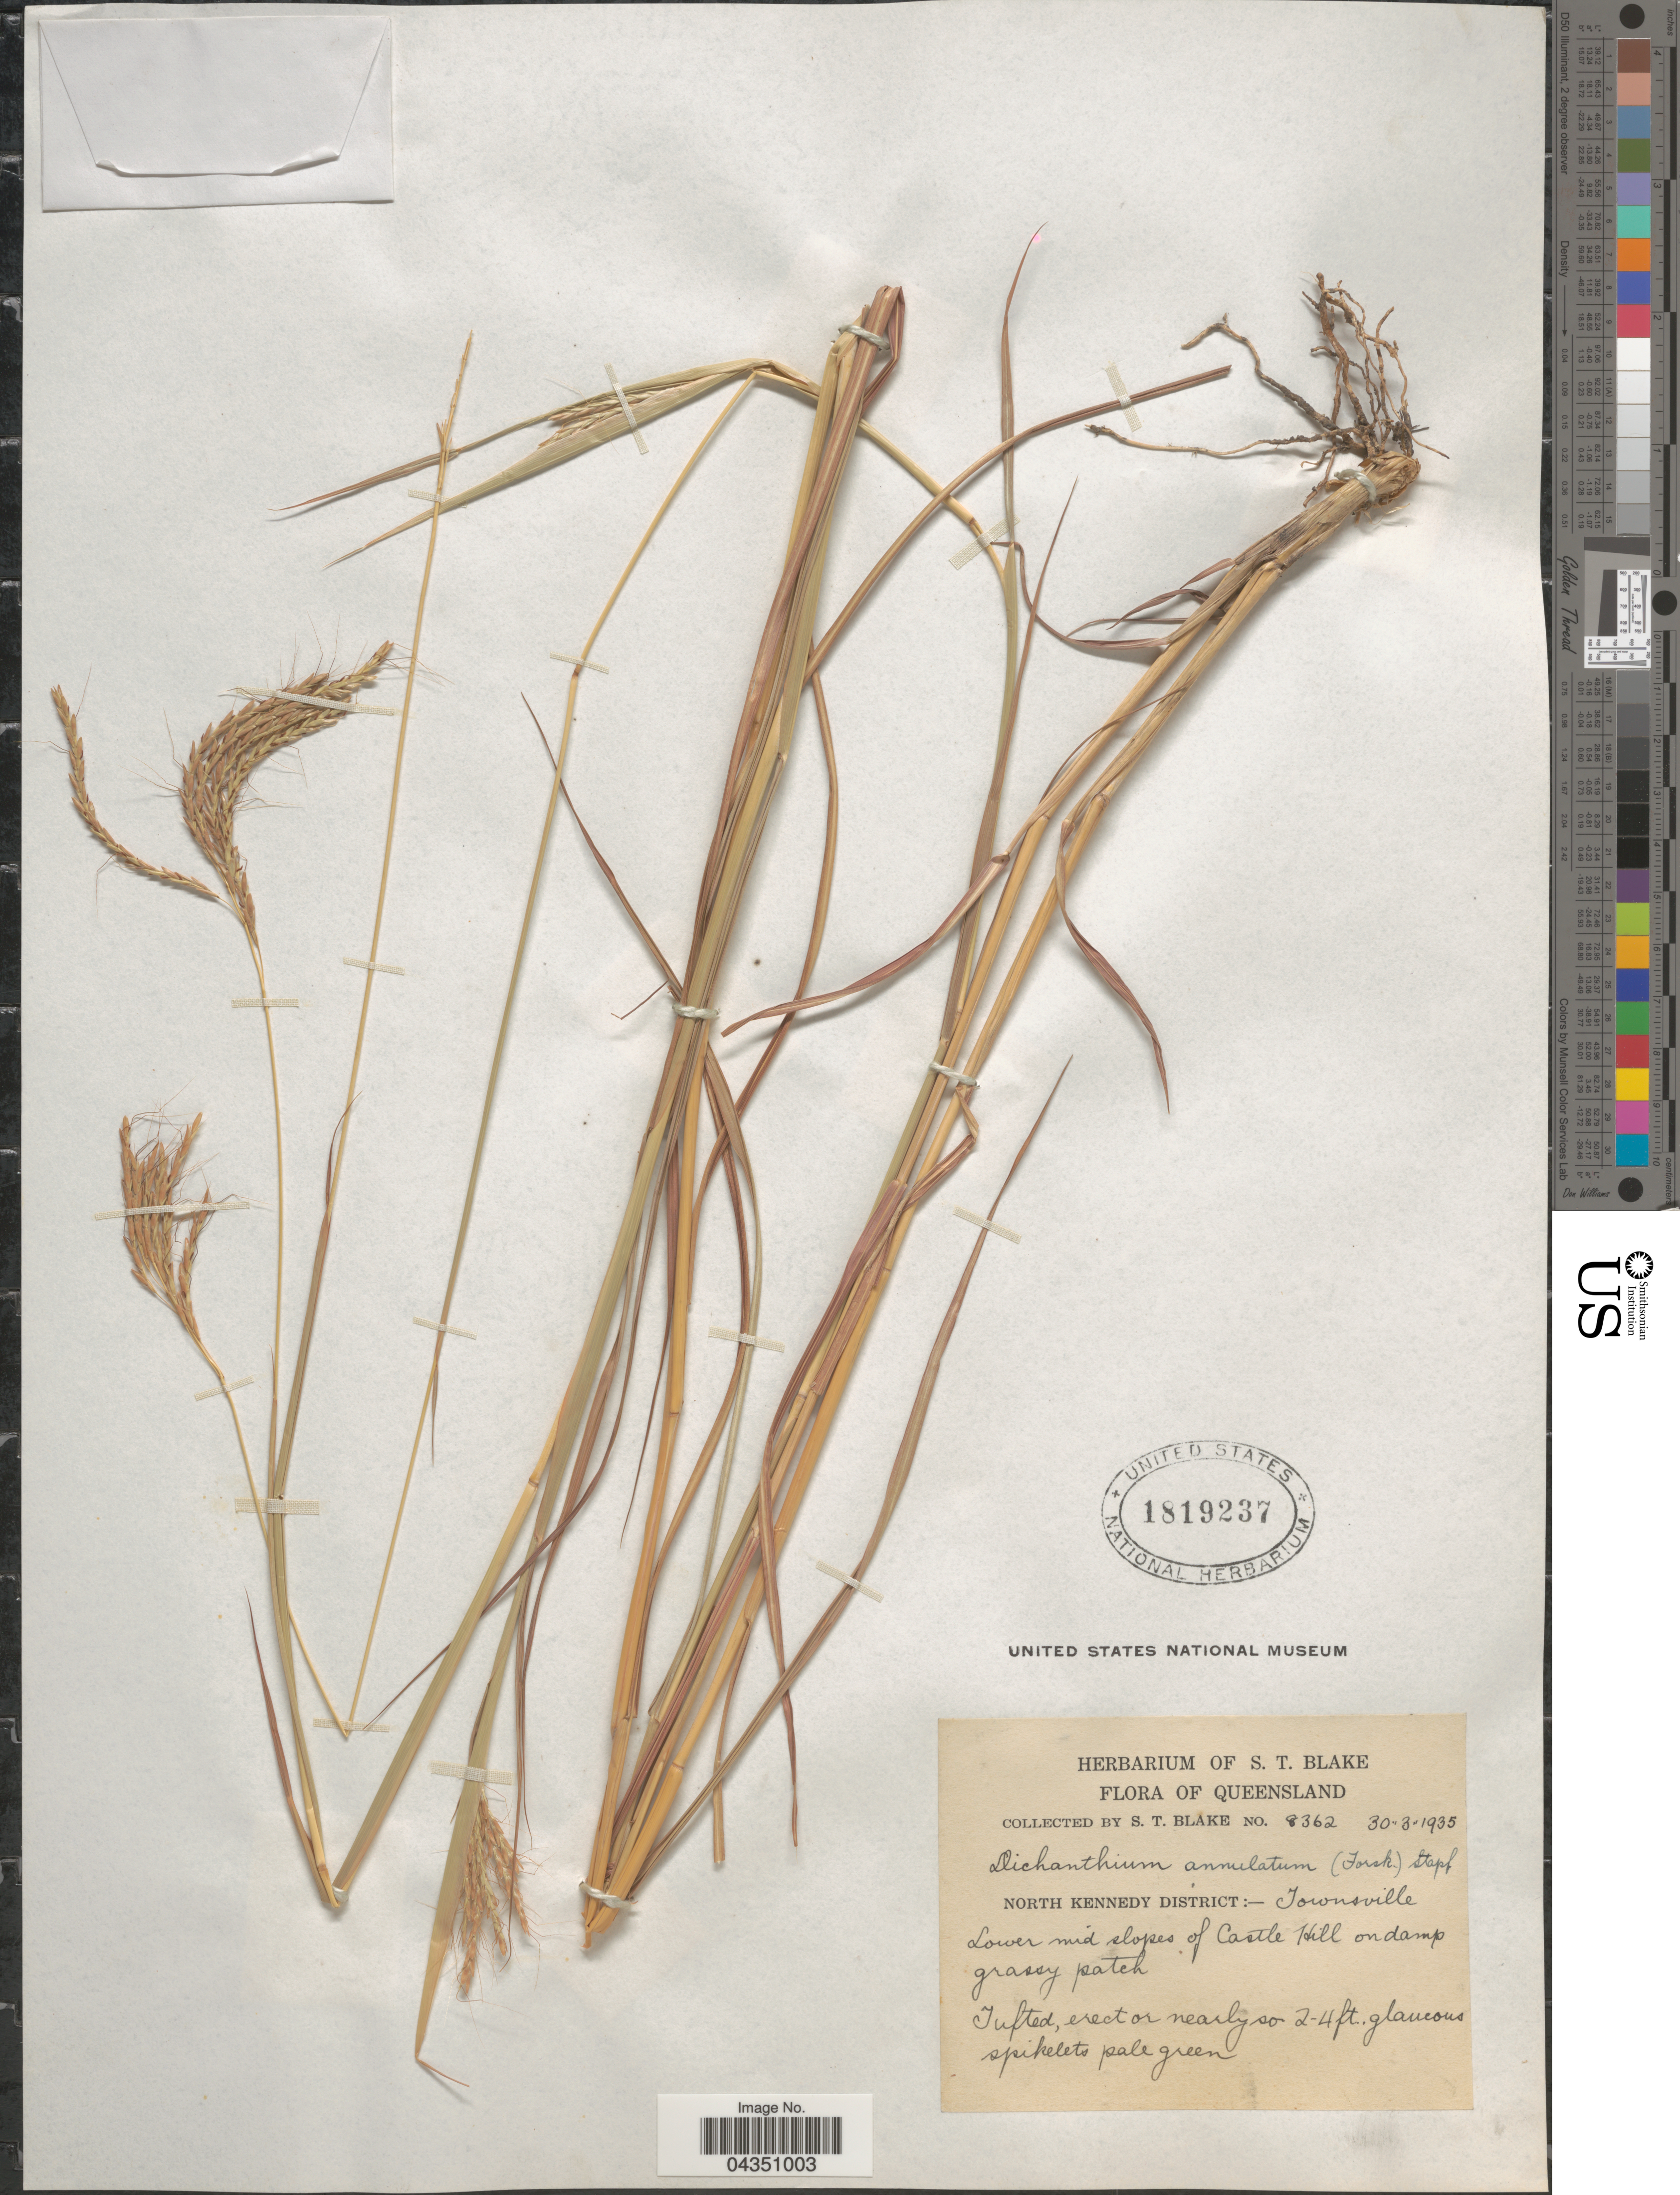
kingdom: Plantae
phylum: Tracheophyta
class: Liliopsida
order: Poales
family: Poaceae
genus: Dichanthium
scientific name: Dichanthium annulatum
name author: (Forssk.) Stapf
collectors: S. T. Blake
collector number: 8362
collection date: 1935-03-30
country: Australia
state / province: Queensland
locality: North Kennedy District: Townsville Lower mid slopes of Castle Hill on damp grassy patch.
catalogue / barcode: US 1819237